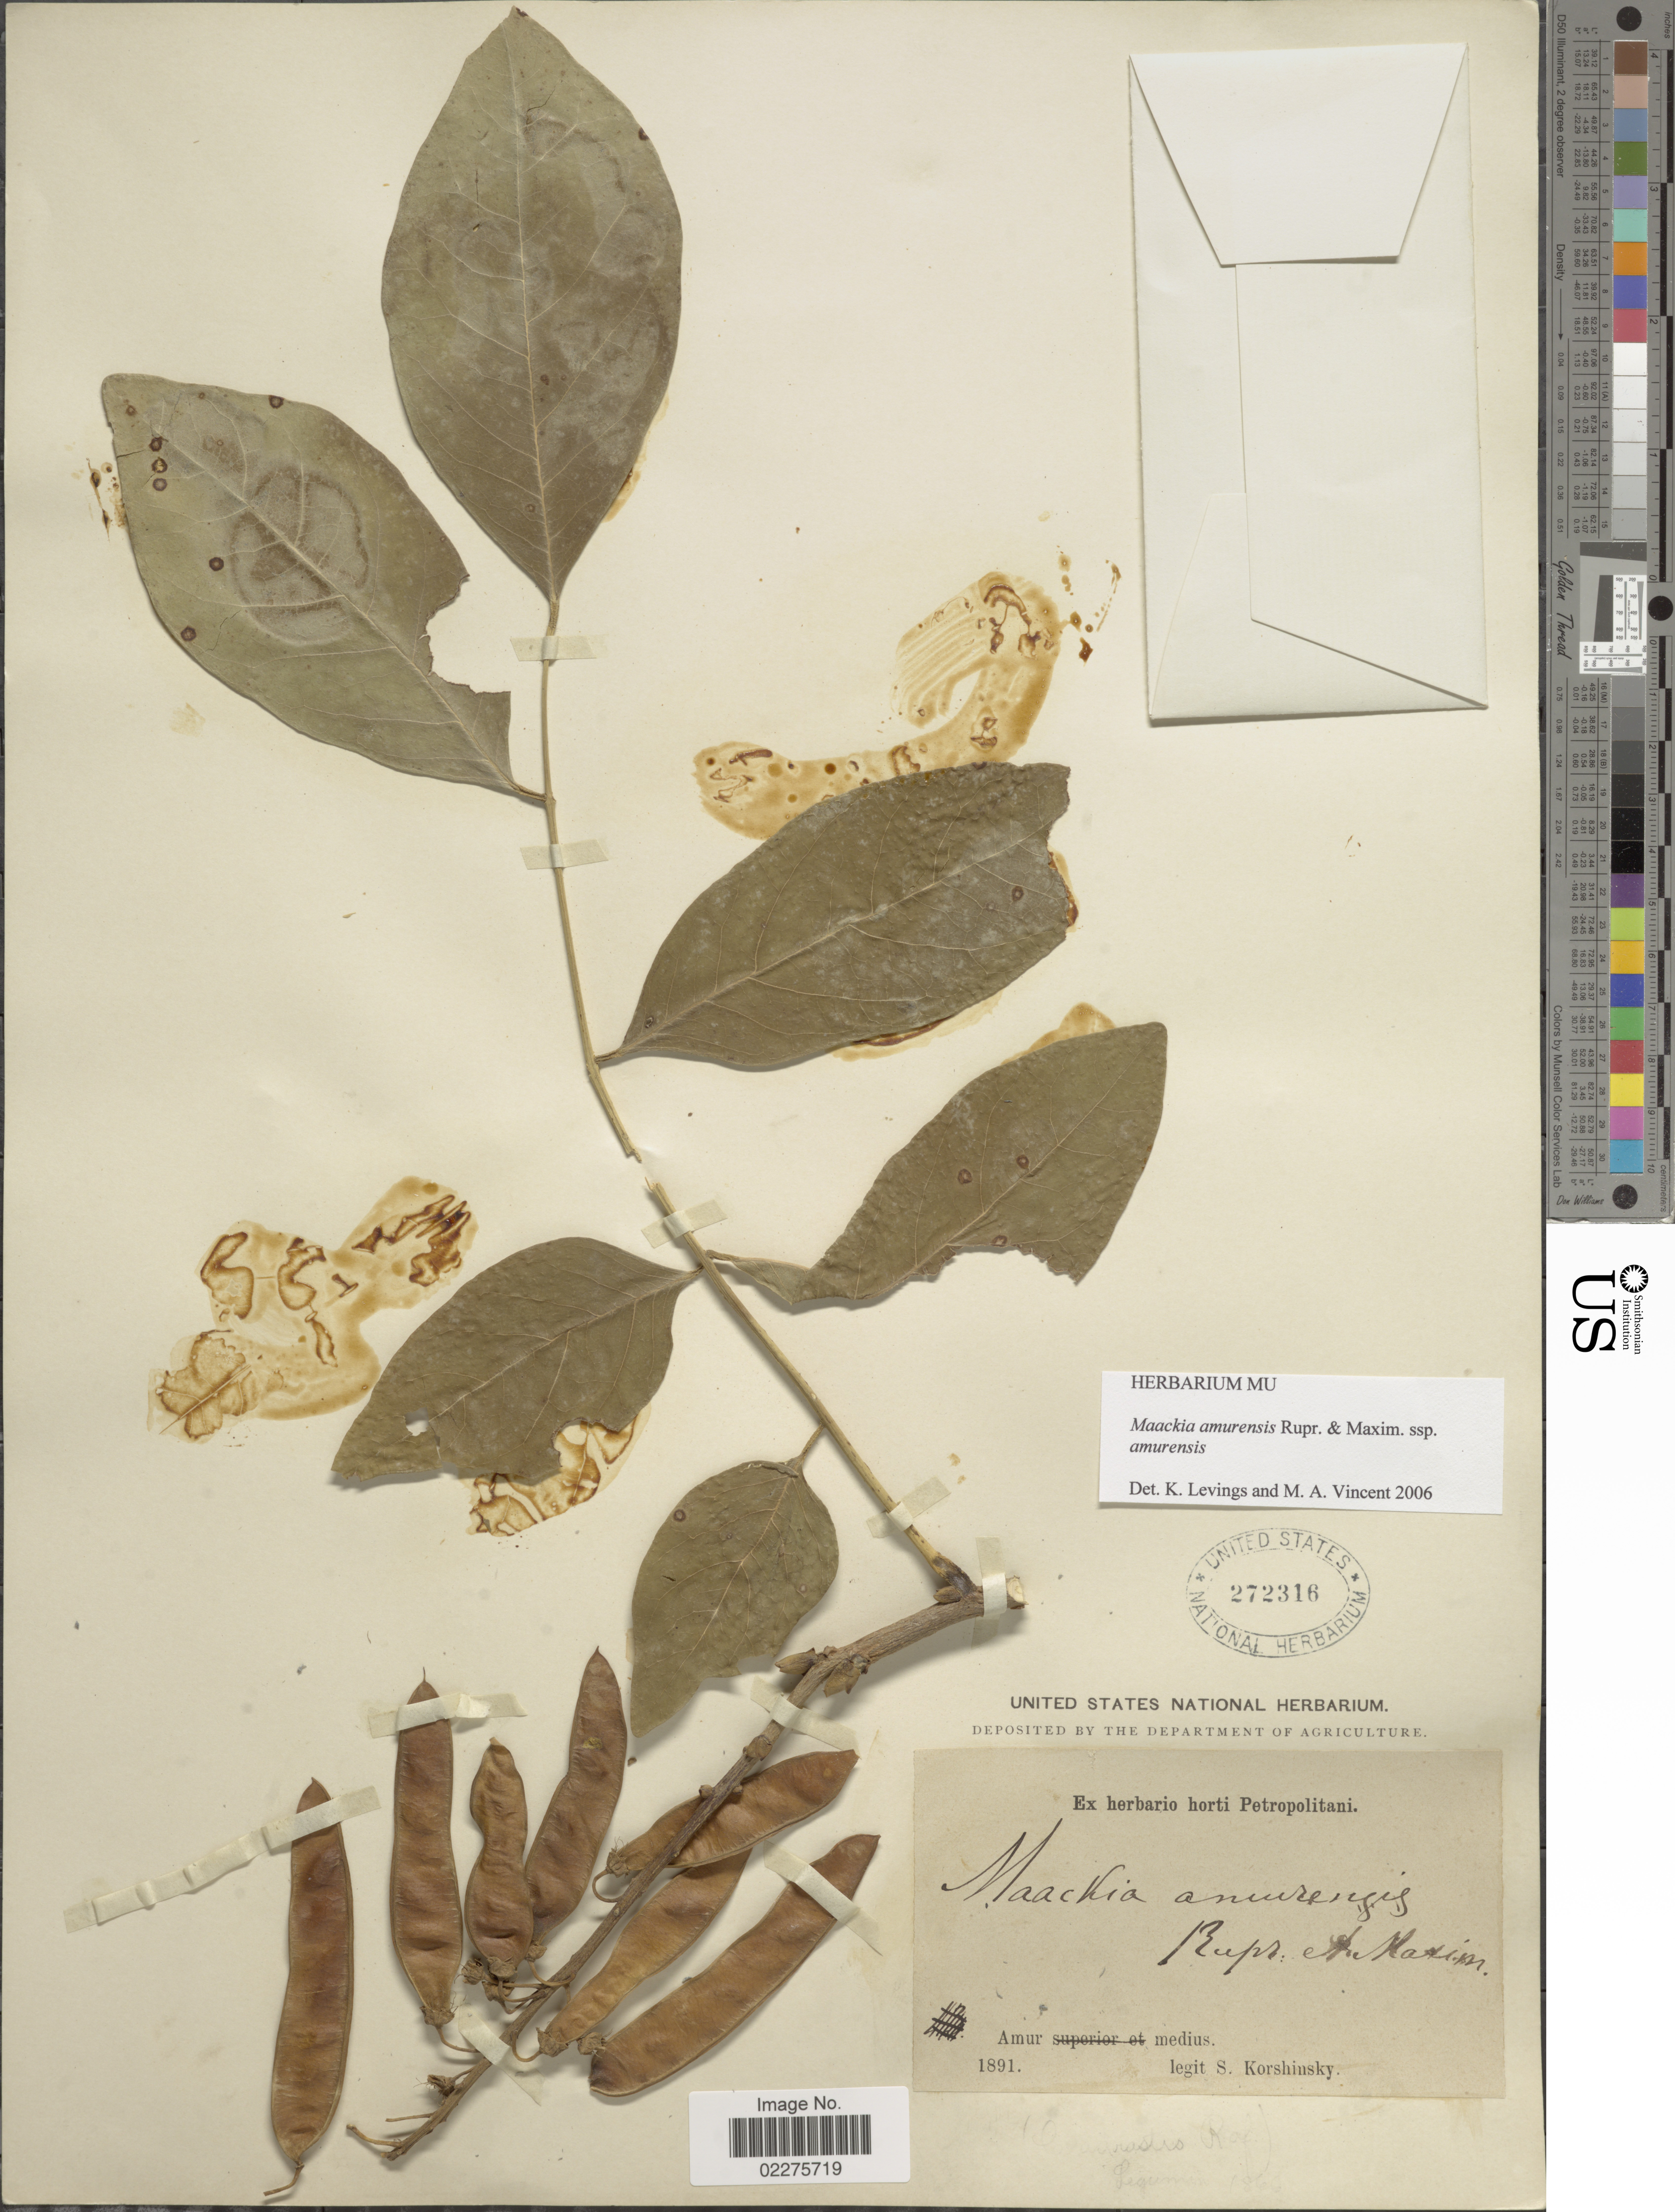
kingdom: Plantae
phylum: Tracheophyta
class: Magnoliopsida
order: Fabales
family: Fabaceae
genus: Maackia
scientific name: Maackia amurensis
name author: Rupr.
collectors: S. I. Korshinsky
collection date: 1891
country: Russian Federation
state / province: Amur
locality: Amur medius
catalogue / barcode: US 272316